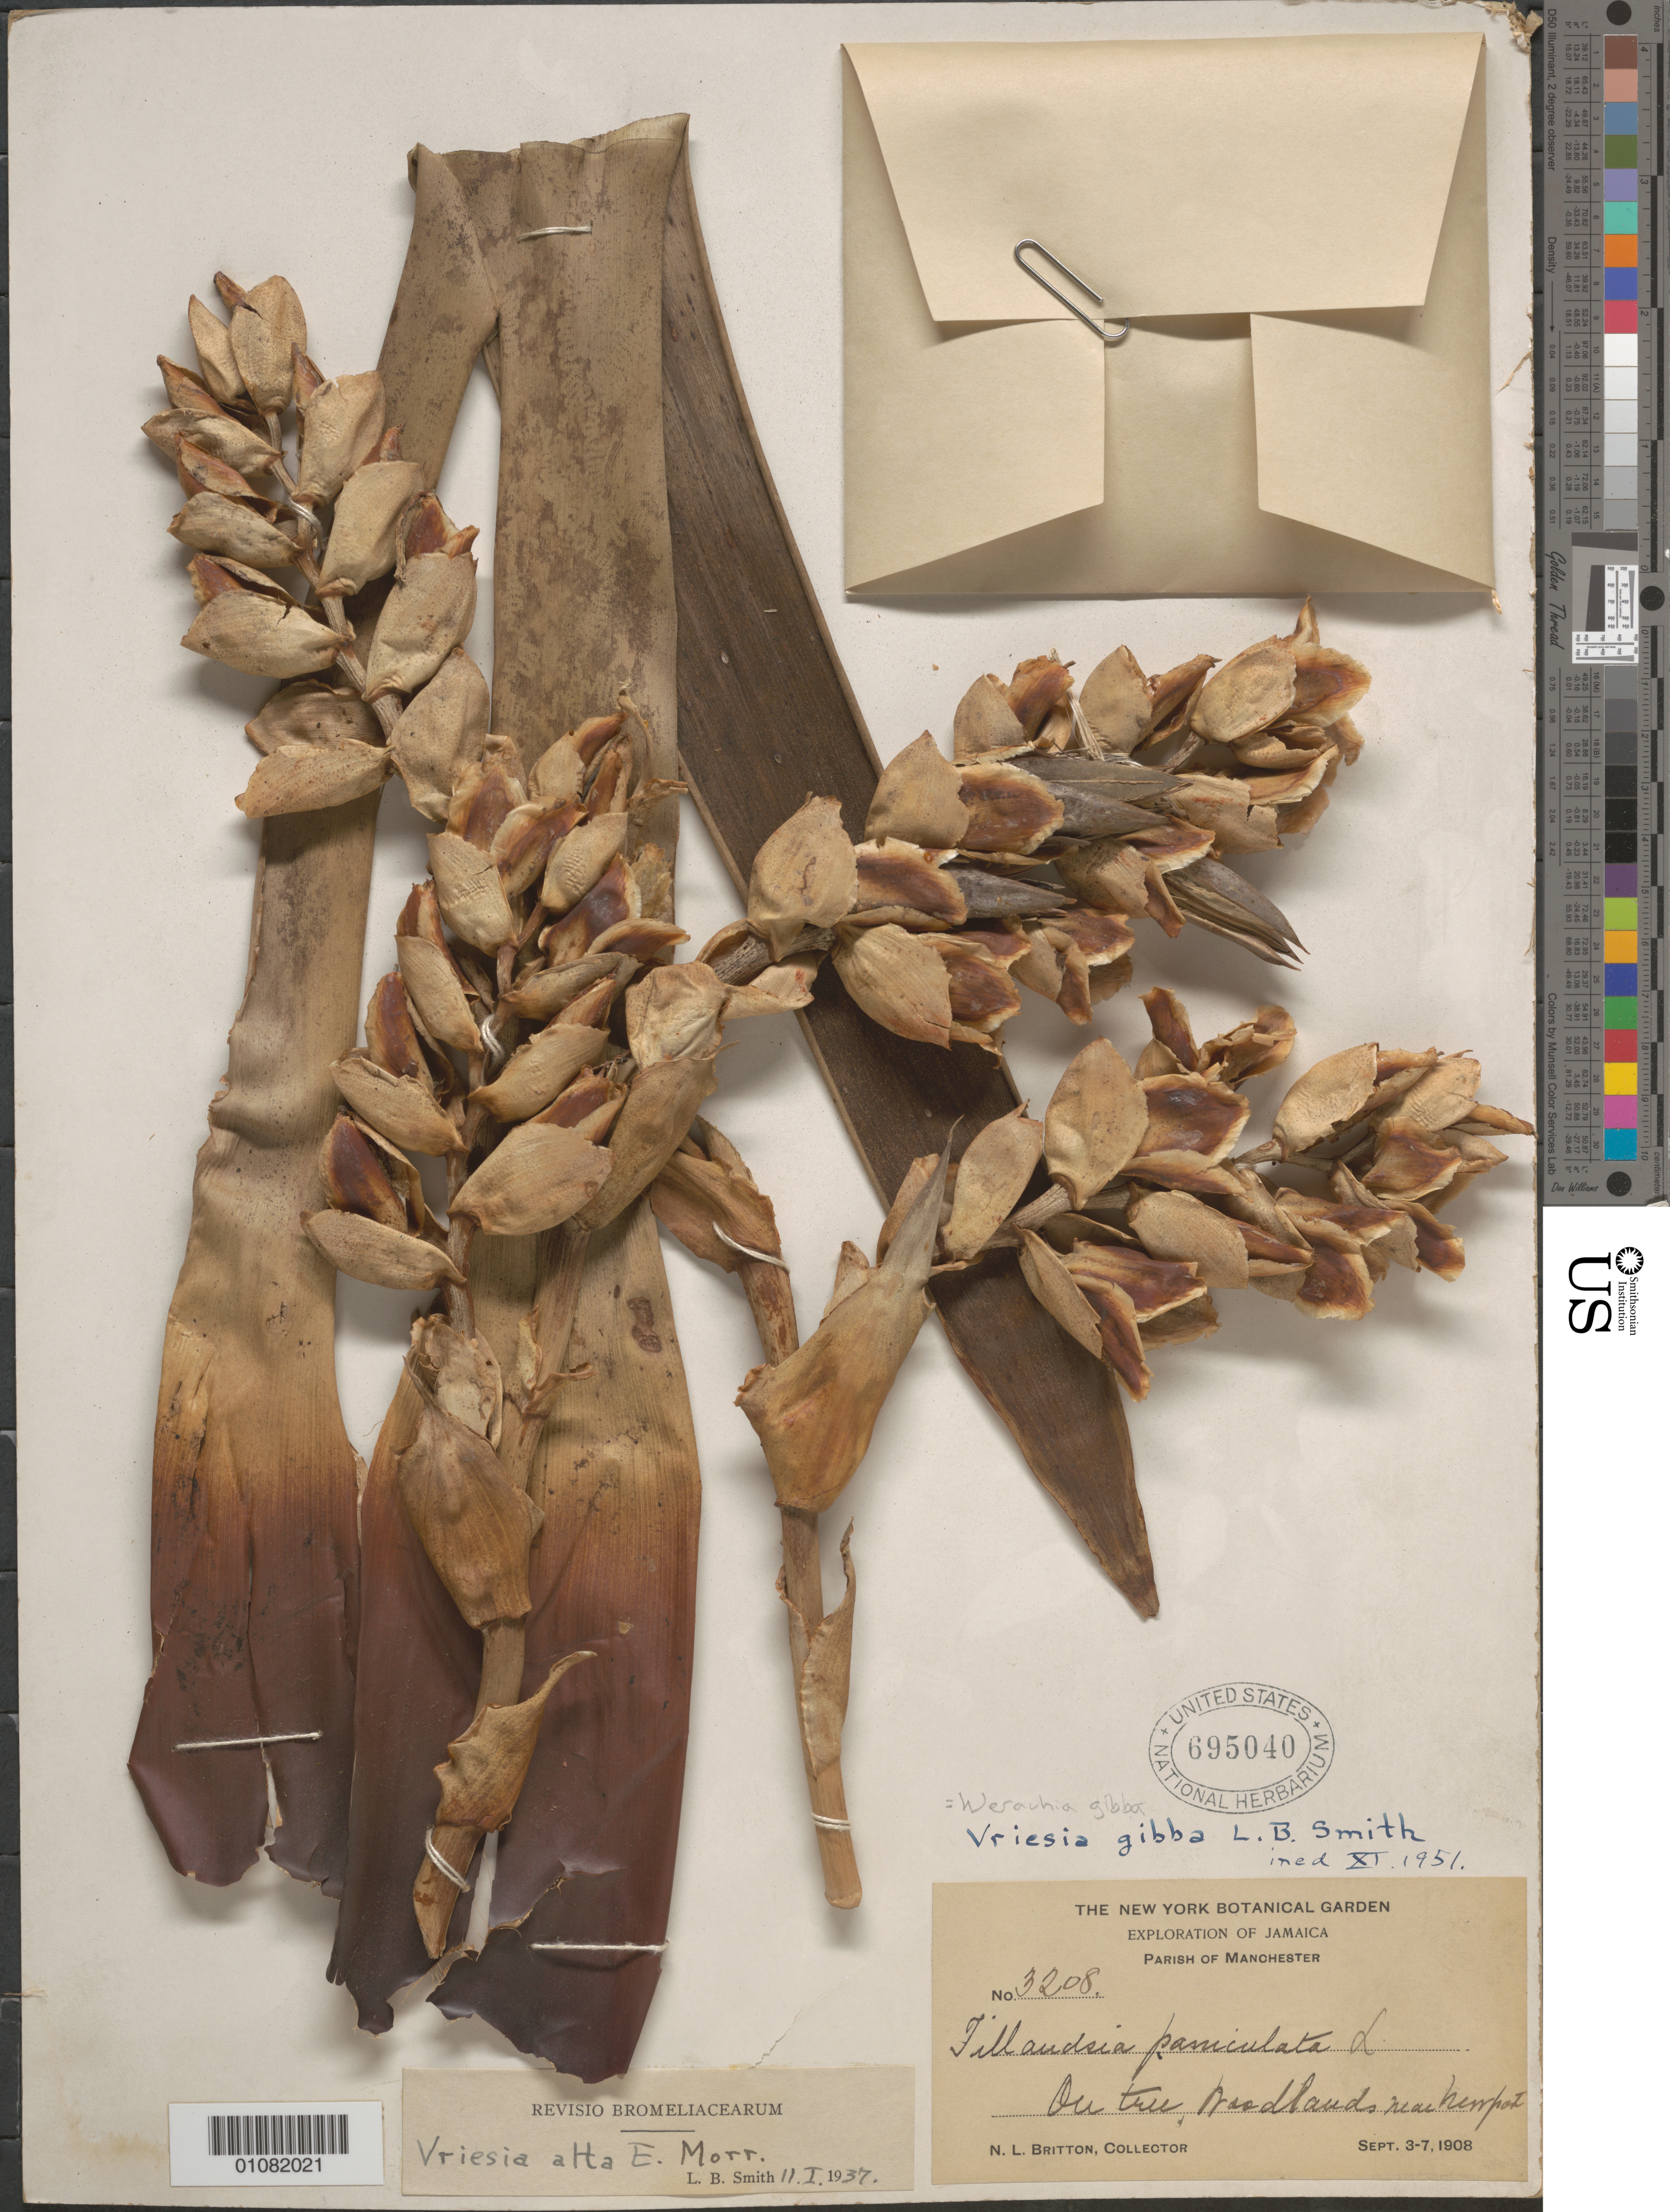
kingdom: Plantae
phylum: Tracheophyta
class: Liliopsida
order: Poales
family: Bromeliaceae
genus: Vriesea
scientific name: Vriesea gibba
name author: L.B. Sm.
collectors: N. Britton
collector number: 3208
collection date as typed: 03 Sep 1908 to 07 Sep 1908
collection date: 1908-09-03/1908-09-07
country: Jamaica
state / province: Manchester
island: Jamaica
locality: near Newport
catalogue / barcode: US 695040